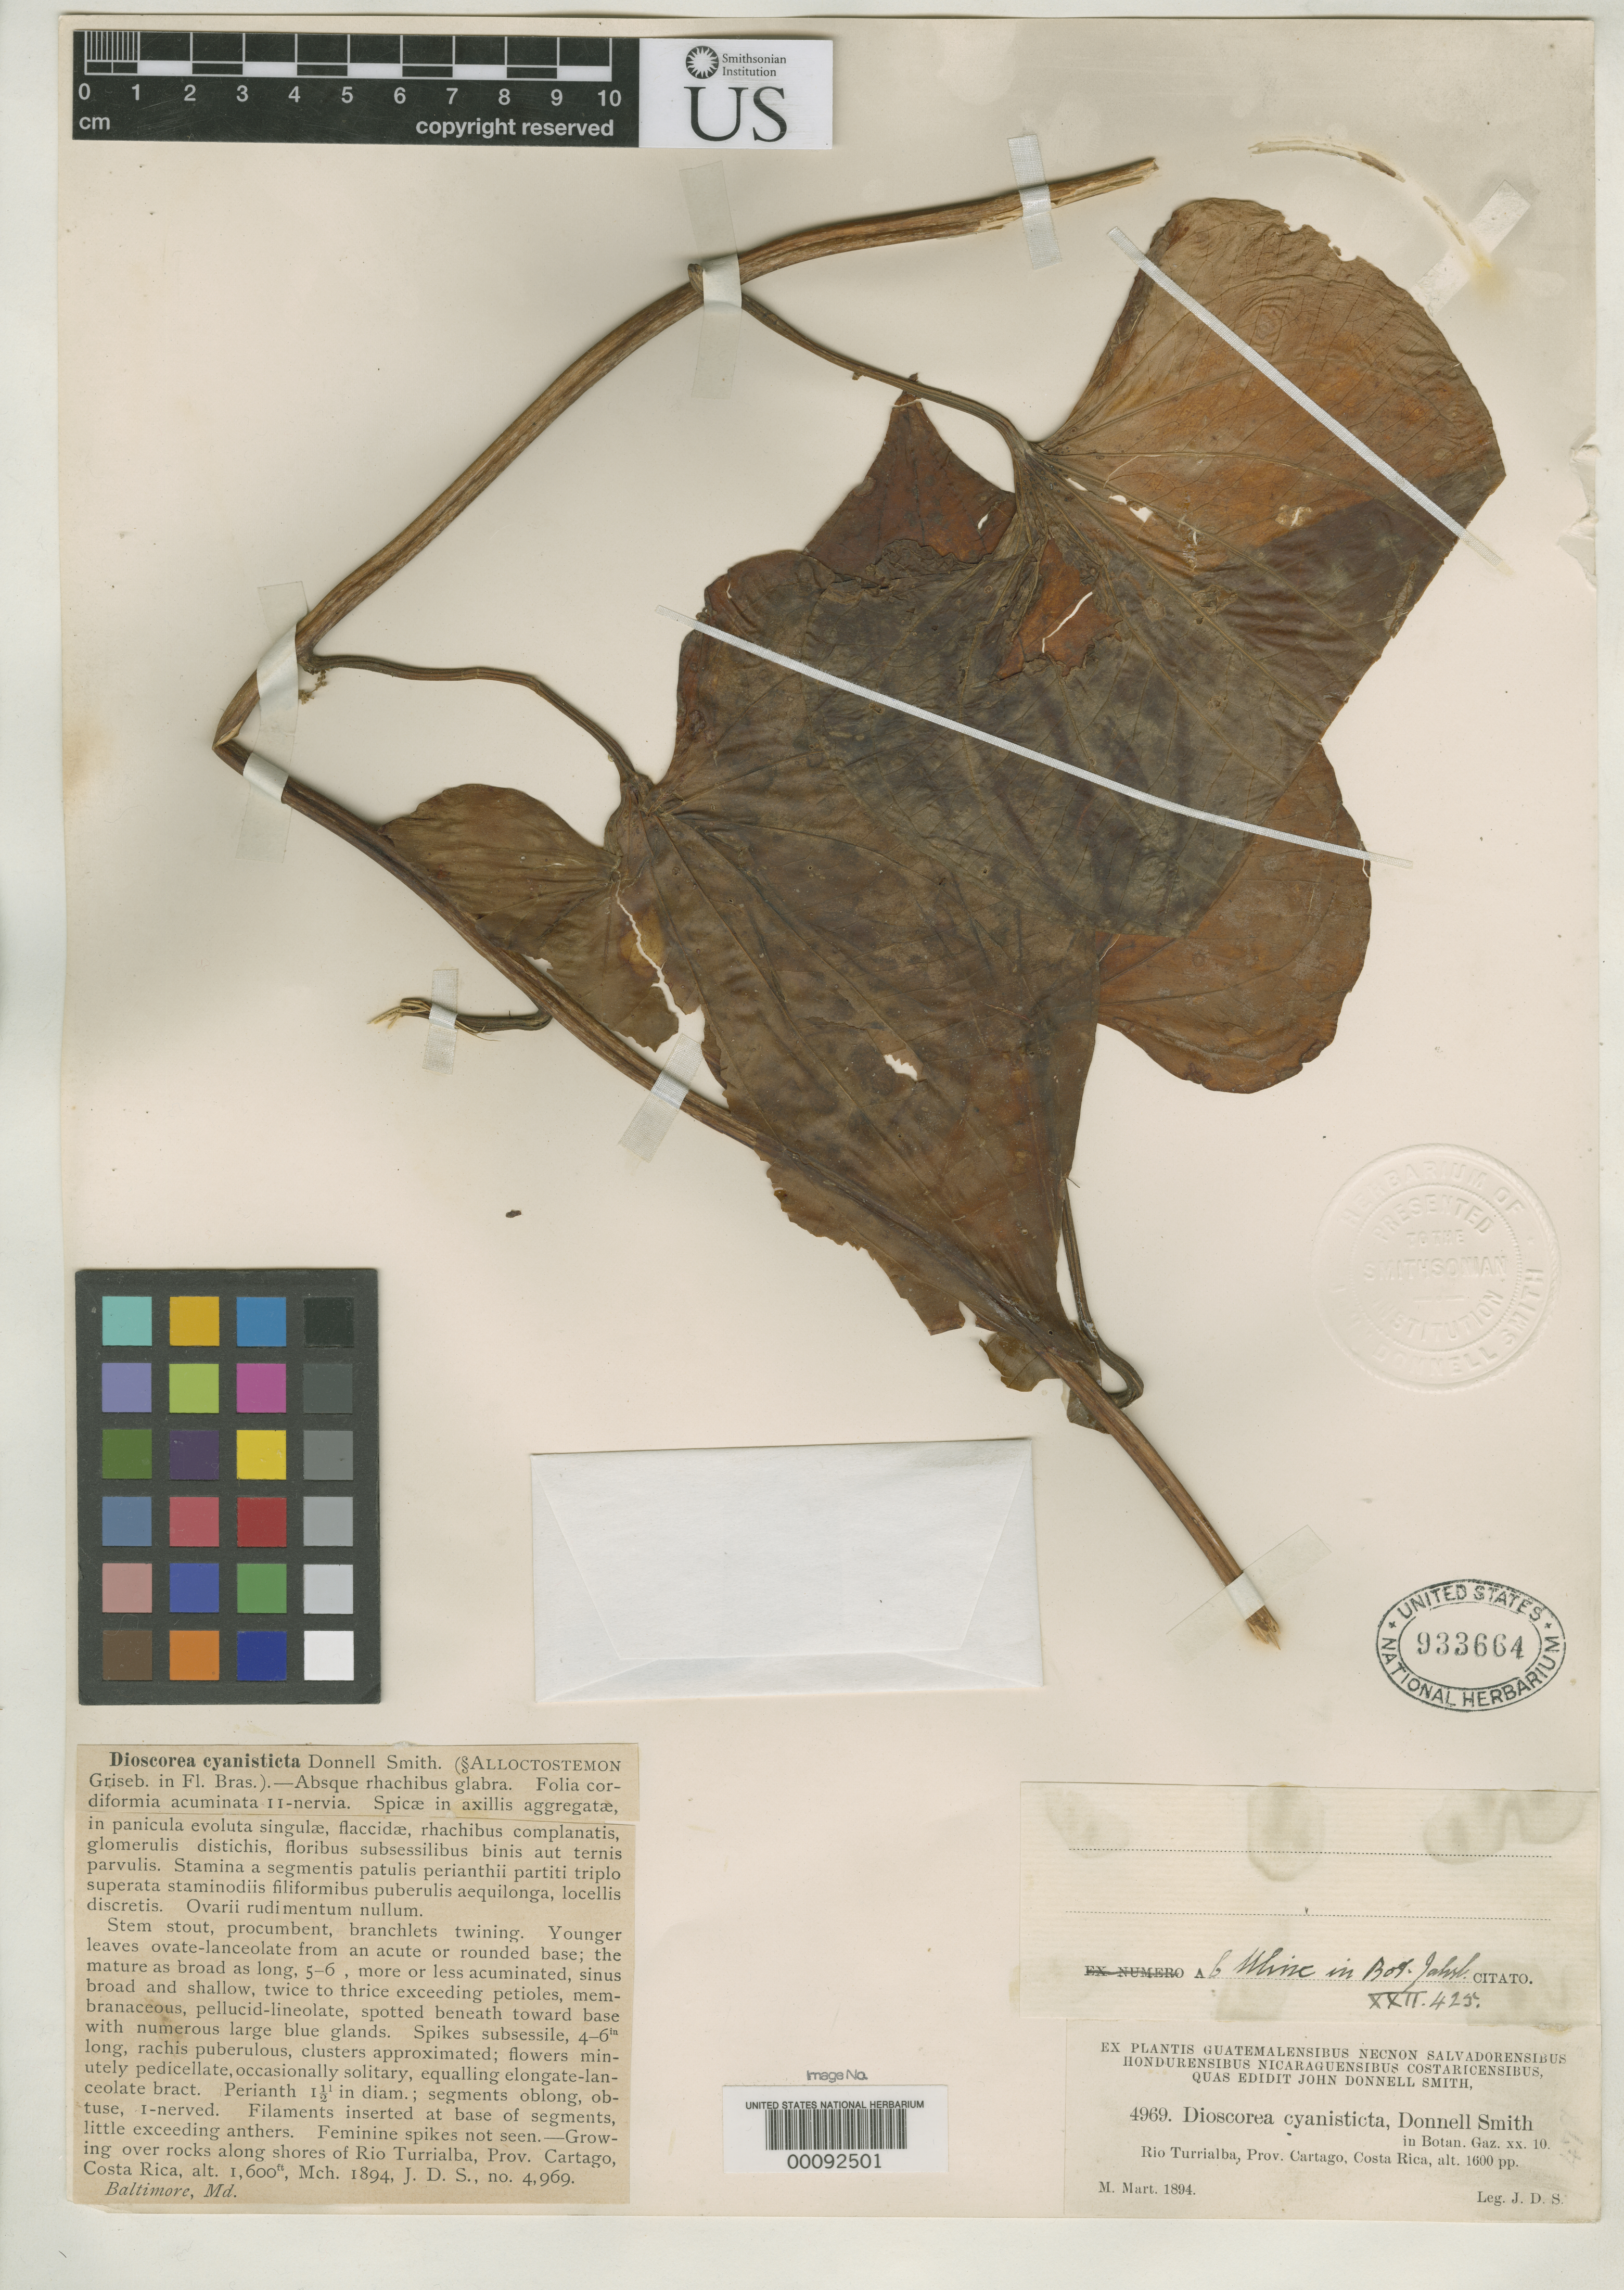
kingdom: Plantae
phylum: Tracheophyta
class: Liliopsida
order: Dioscoreales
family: Dioscoreaceae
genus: Dioscorea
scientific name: Dioscorea cyanisticta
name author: Donn. Sm.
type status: Type Collection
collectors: J. Donnell Smith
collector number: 4969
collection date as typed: Mar 1894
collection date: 1894-03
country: Costa Rica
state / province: Cartago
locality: Rio Turrialba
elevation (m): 488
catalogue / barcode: US 933664